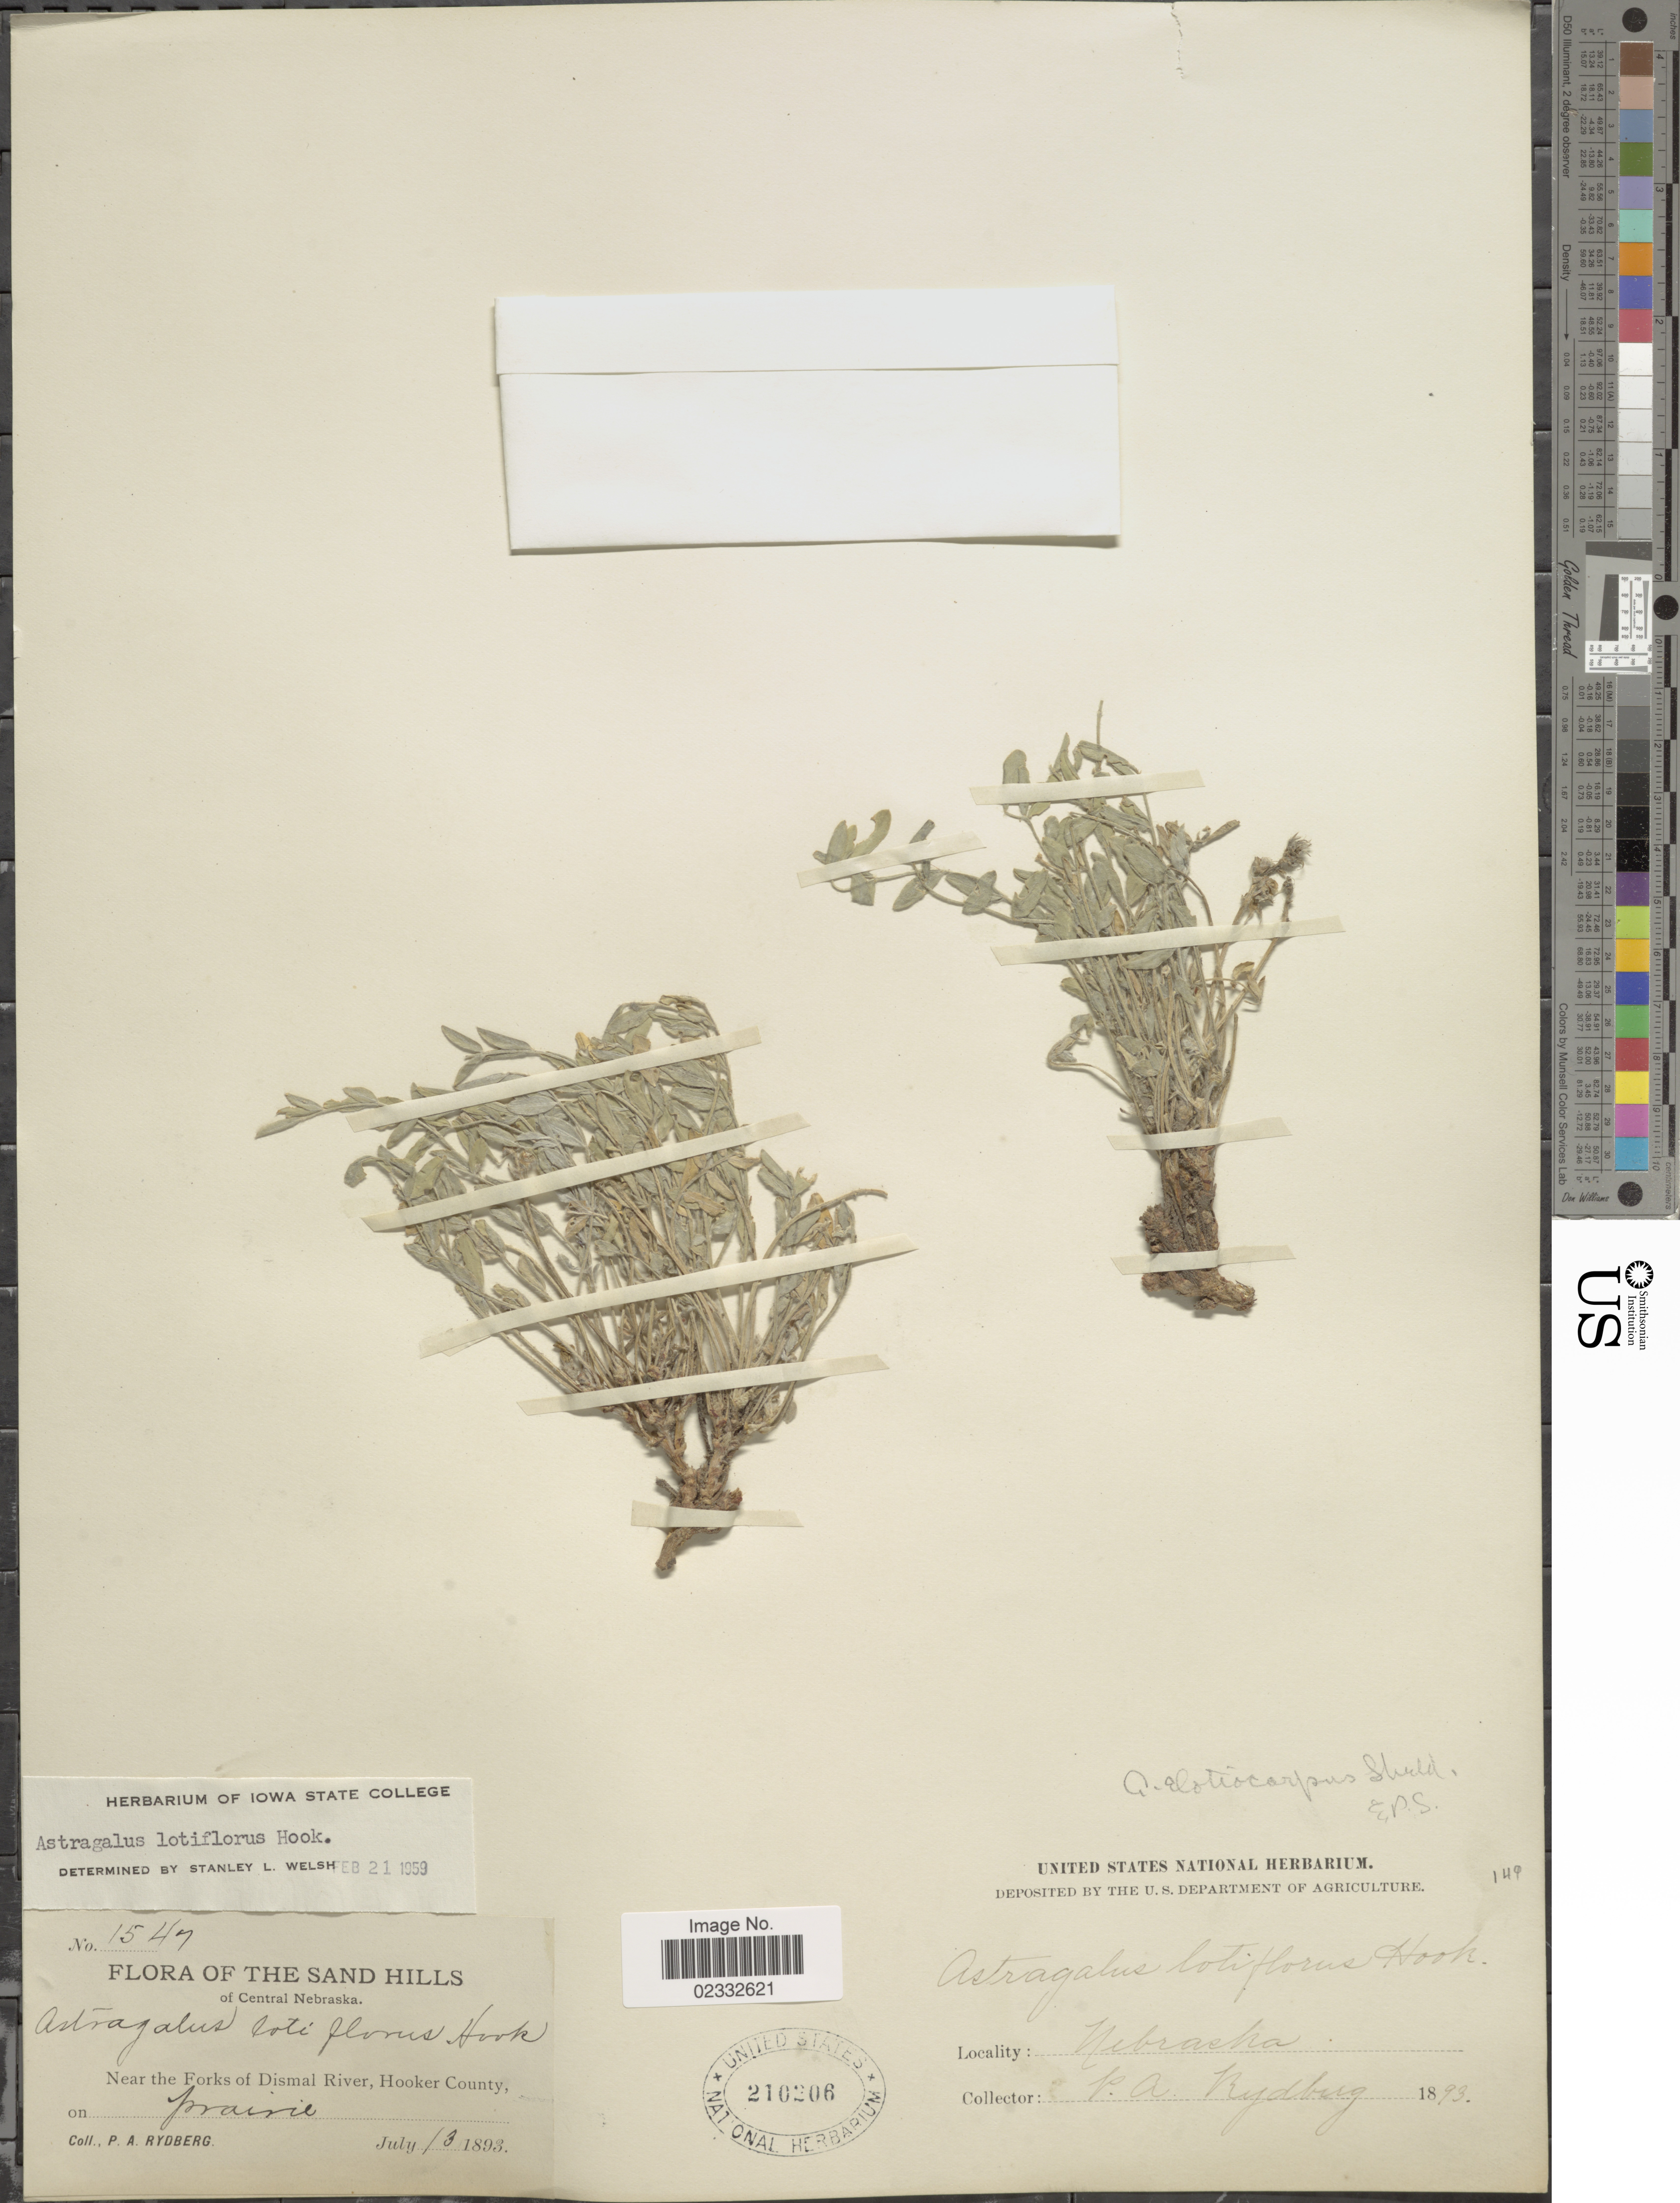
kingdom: Plantae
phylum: Tracheophyta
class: Magnoliopsida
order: Fabales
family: Fabaceae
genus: Astragalus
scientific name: Astragalus lotiflorus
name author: Hook.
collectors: P. A. Rydberg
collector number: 1549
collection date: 1893-07-13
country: United States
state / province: Nebraska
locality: The sand hills of Central Nebraska. Near the Forks of Dismal River, Hooker County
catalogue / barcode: US 210206